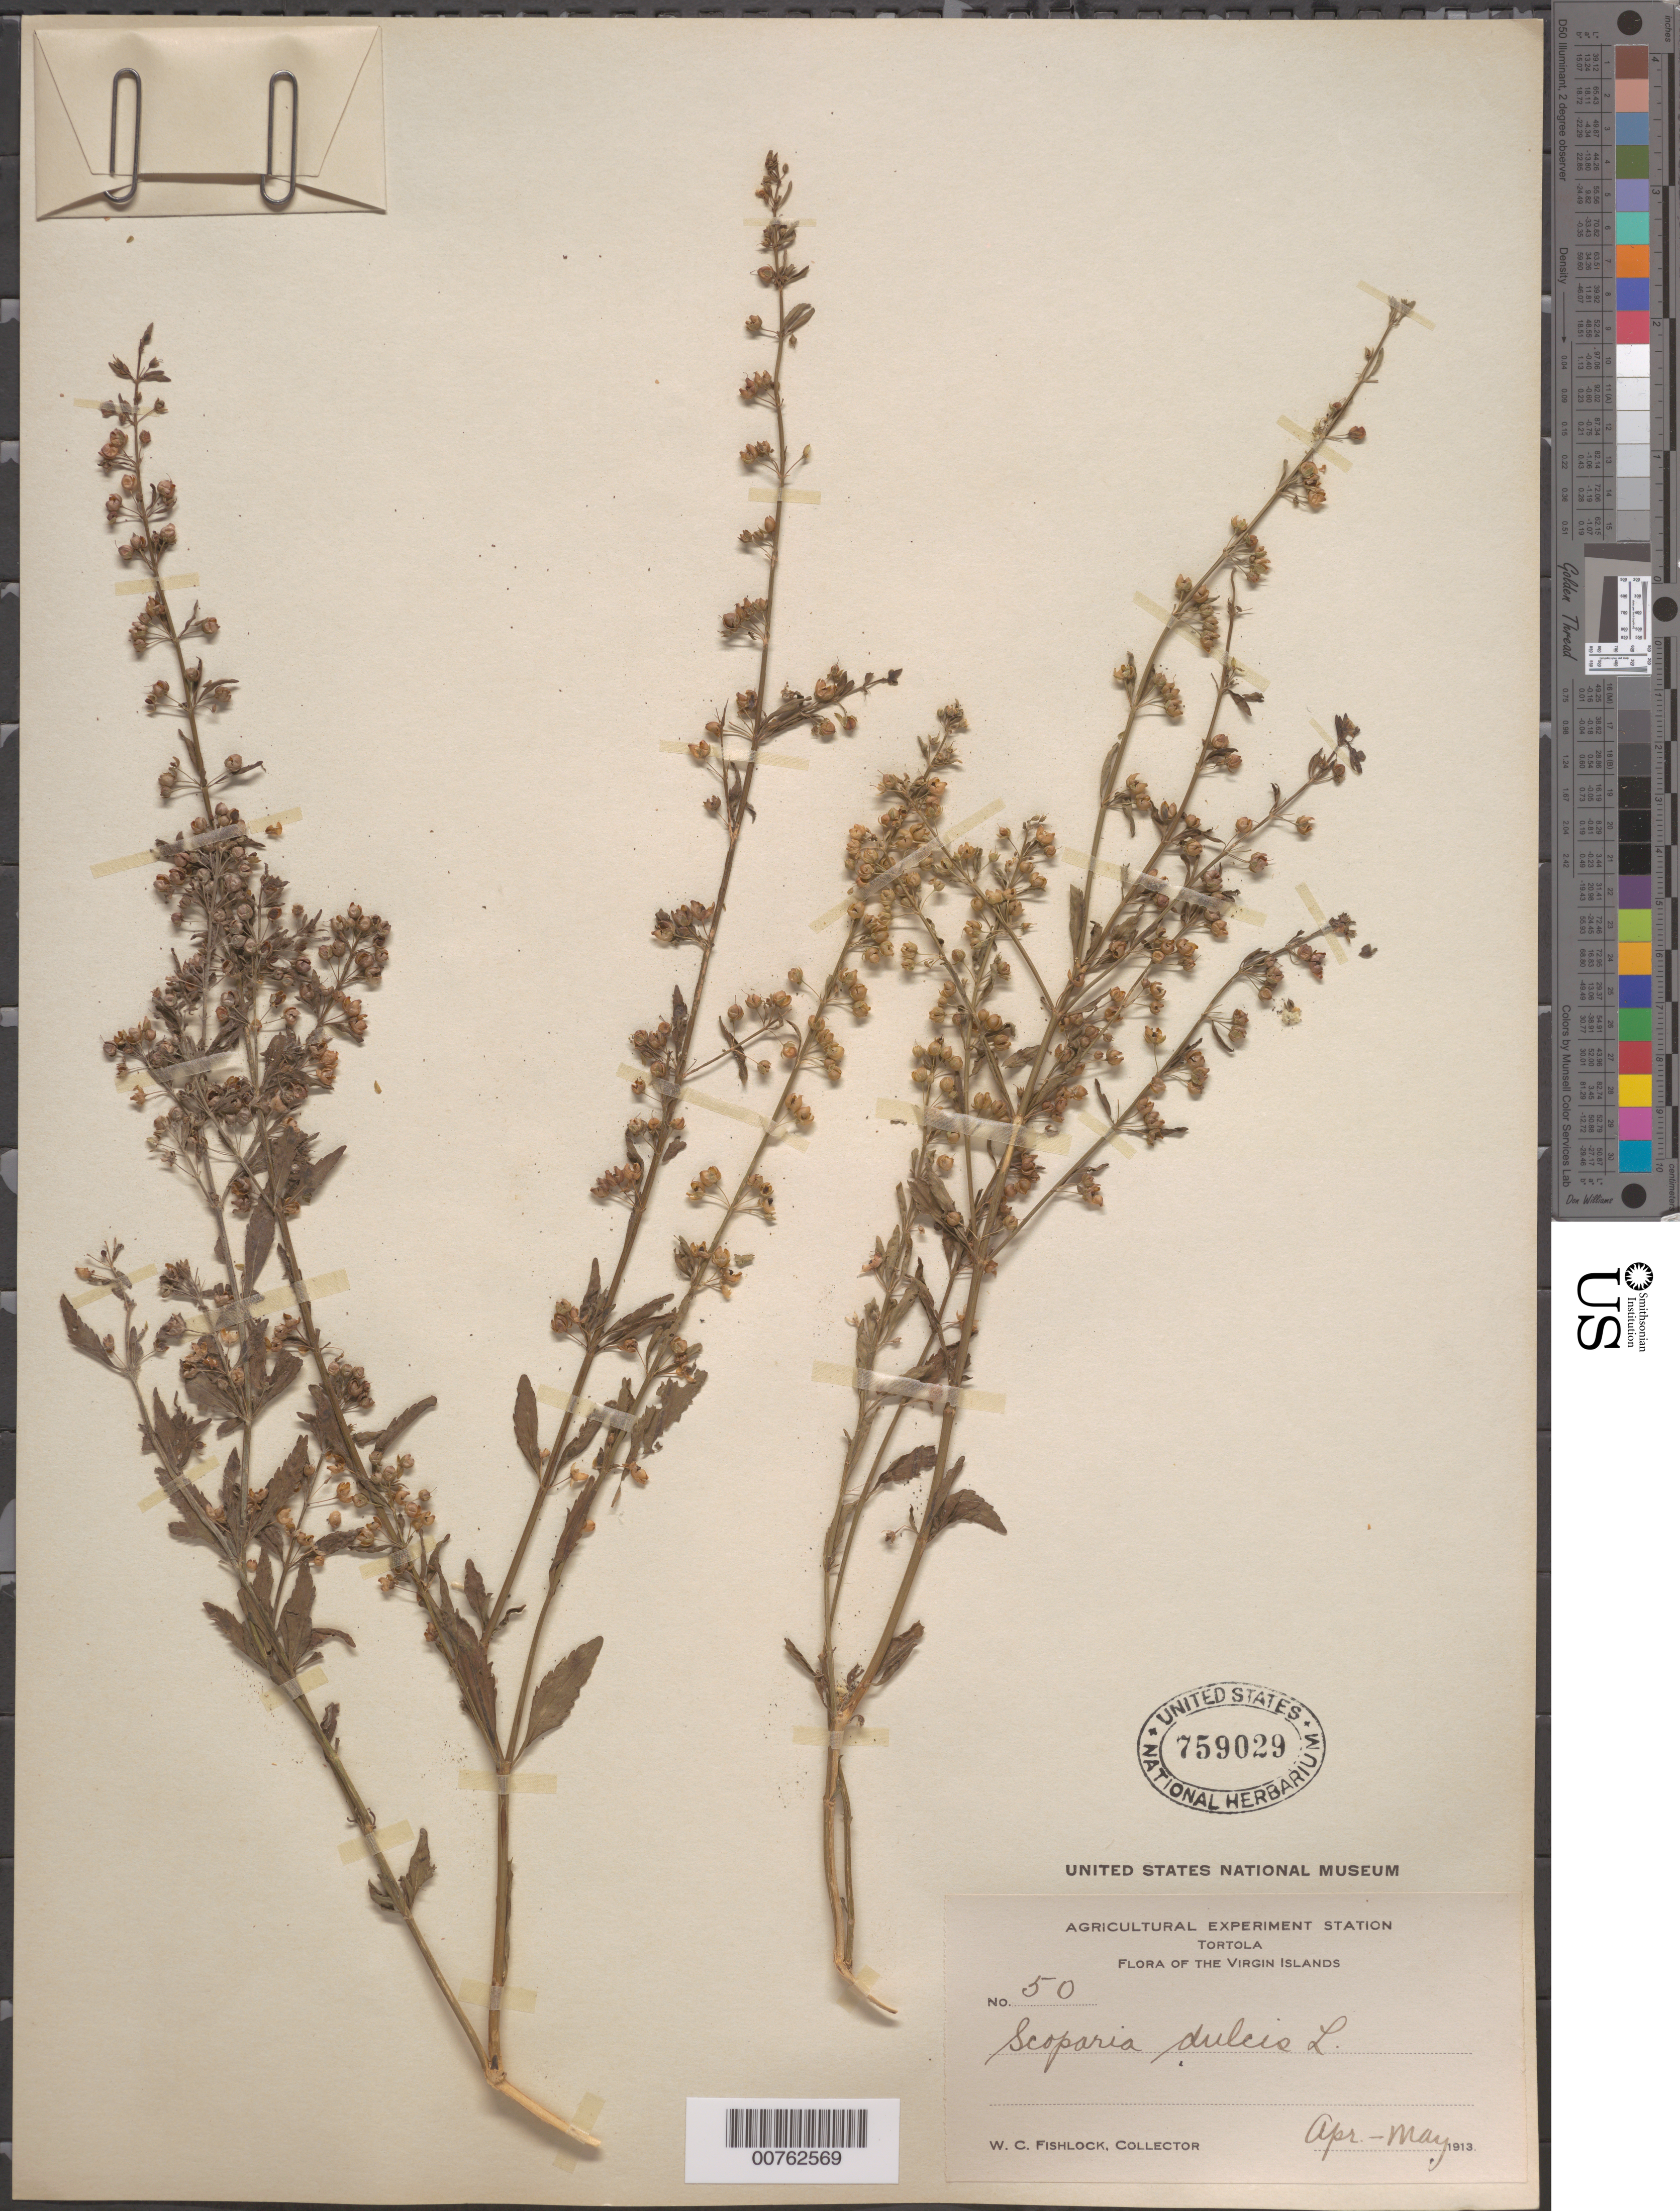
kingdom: Plantae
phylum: Tracheophyta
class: Magnoliopsida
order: Lamiales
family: Plantaginaceae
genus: Scoparia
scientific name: Scoparia dulcis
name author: L.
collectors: W. Fishlock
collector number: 50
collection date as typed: Apr 1913 to -- May 1913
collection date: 1913-04/1913-05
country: British Virgin Islands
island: Tortola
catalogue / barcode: US 759029